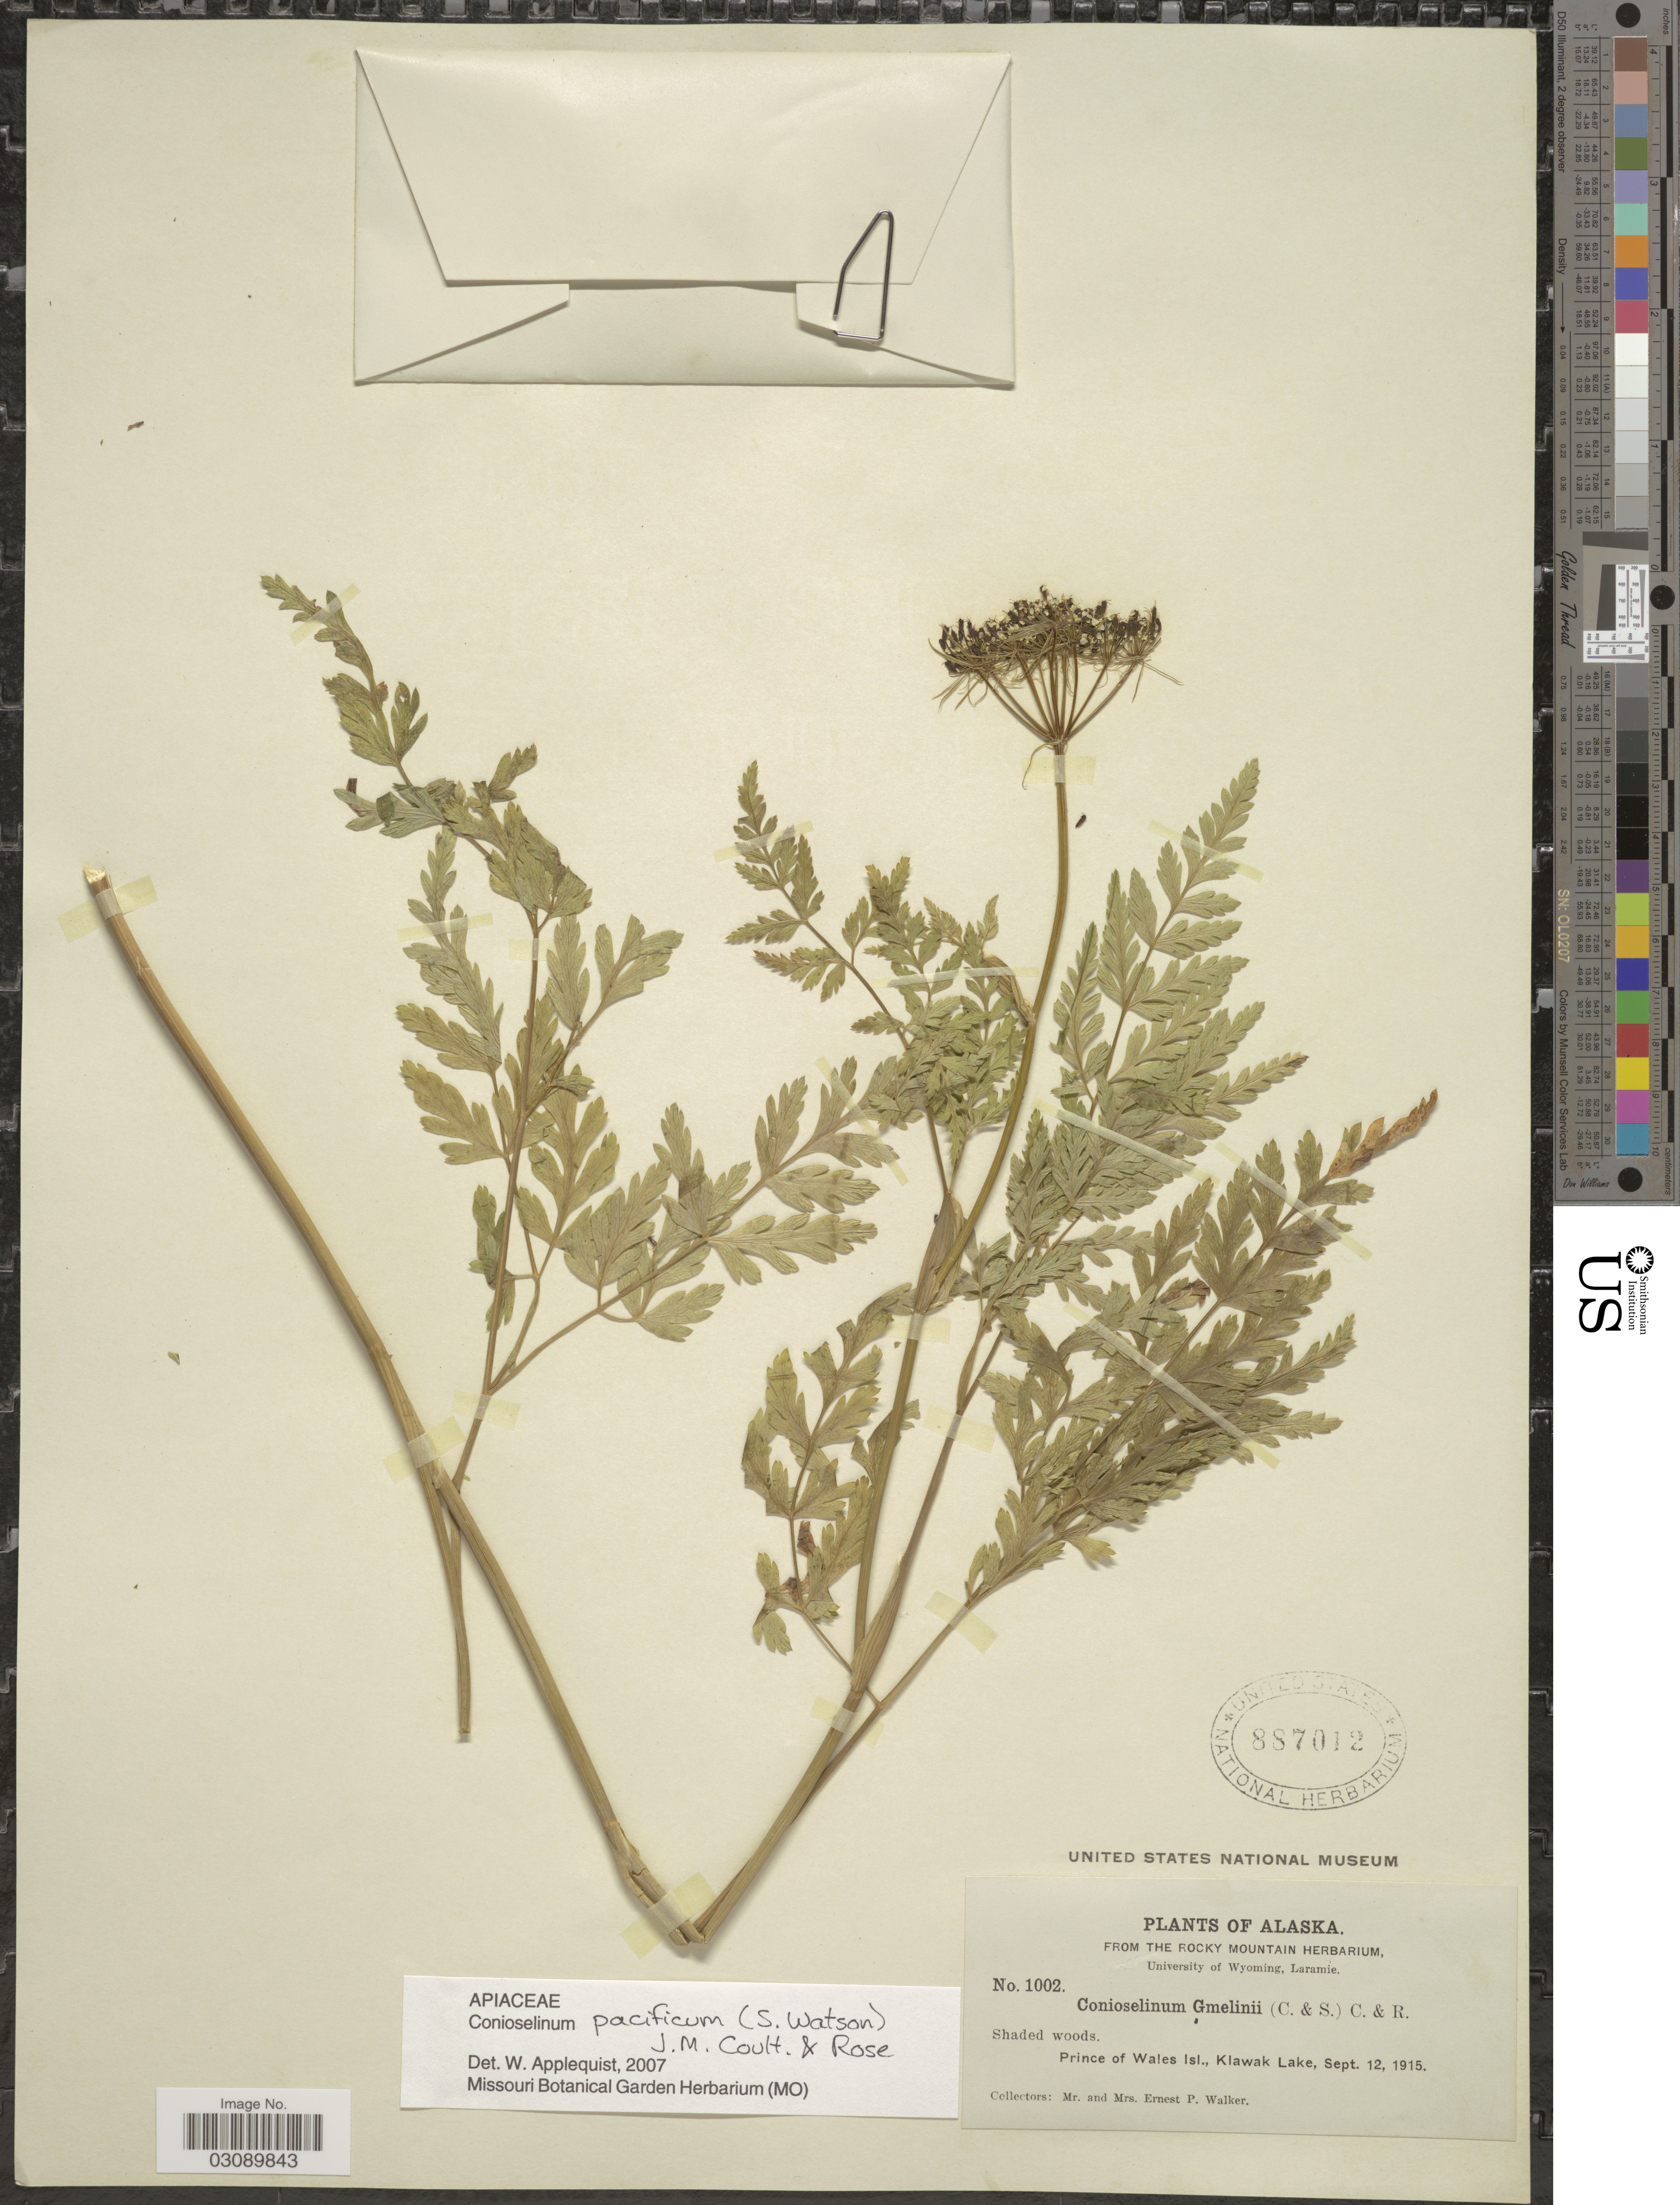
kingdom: Plantae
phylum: Tracheophyta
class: Magnoliopsida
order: Apiales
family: Apiaceae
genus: Conioselinum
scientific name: Conioselinum pacificum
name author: (S. Watson) J.M. Coult. & Rose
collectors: E. P. Walker & E. Walker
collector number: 1002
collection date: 1915-09-12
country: United States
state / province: Alaska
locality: Prince of Wales Isl., Klawak Lake.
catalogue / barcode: US 887012